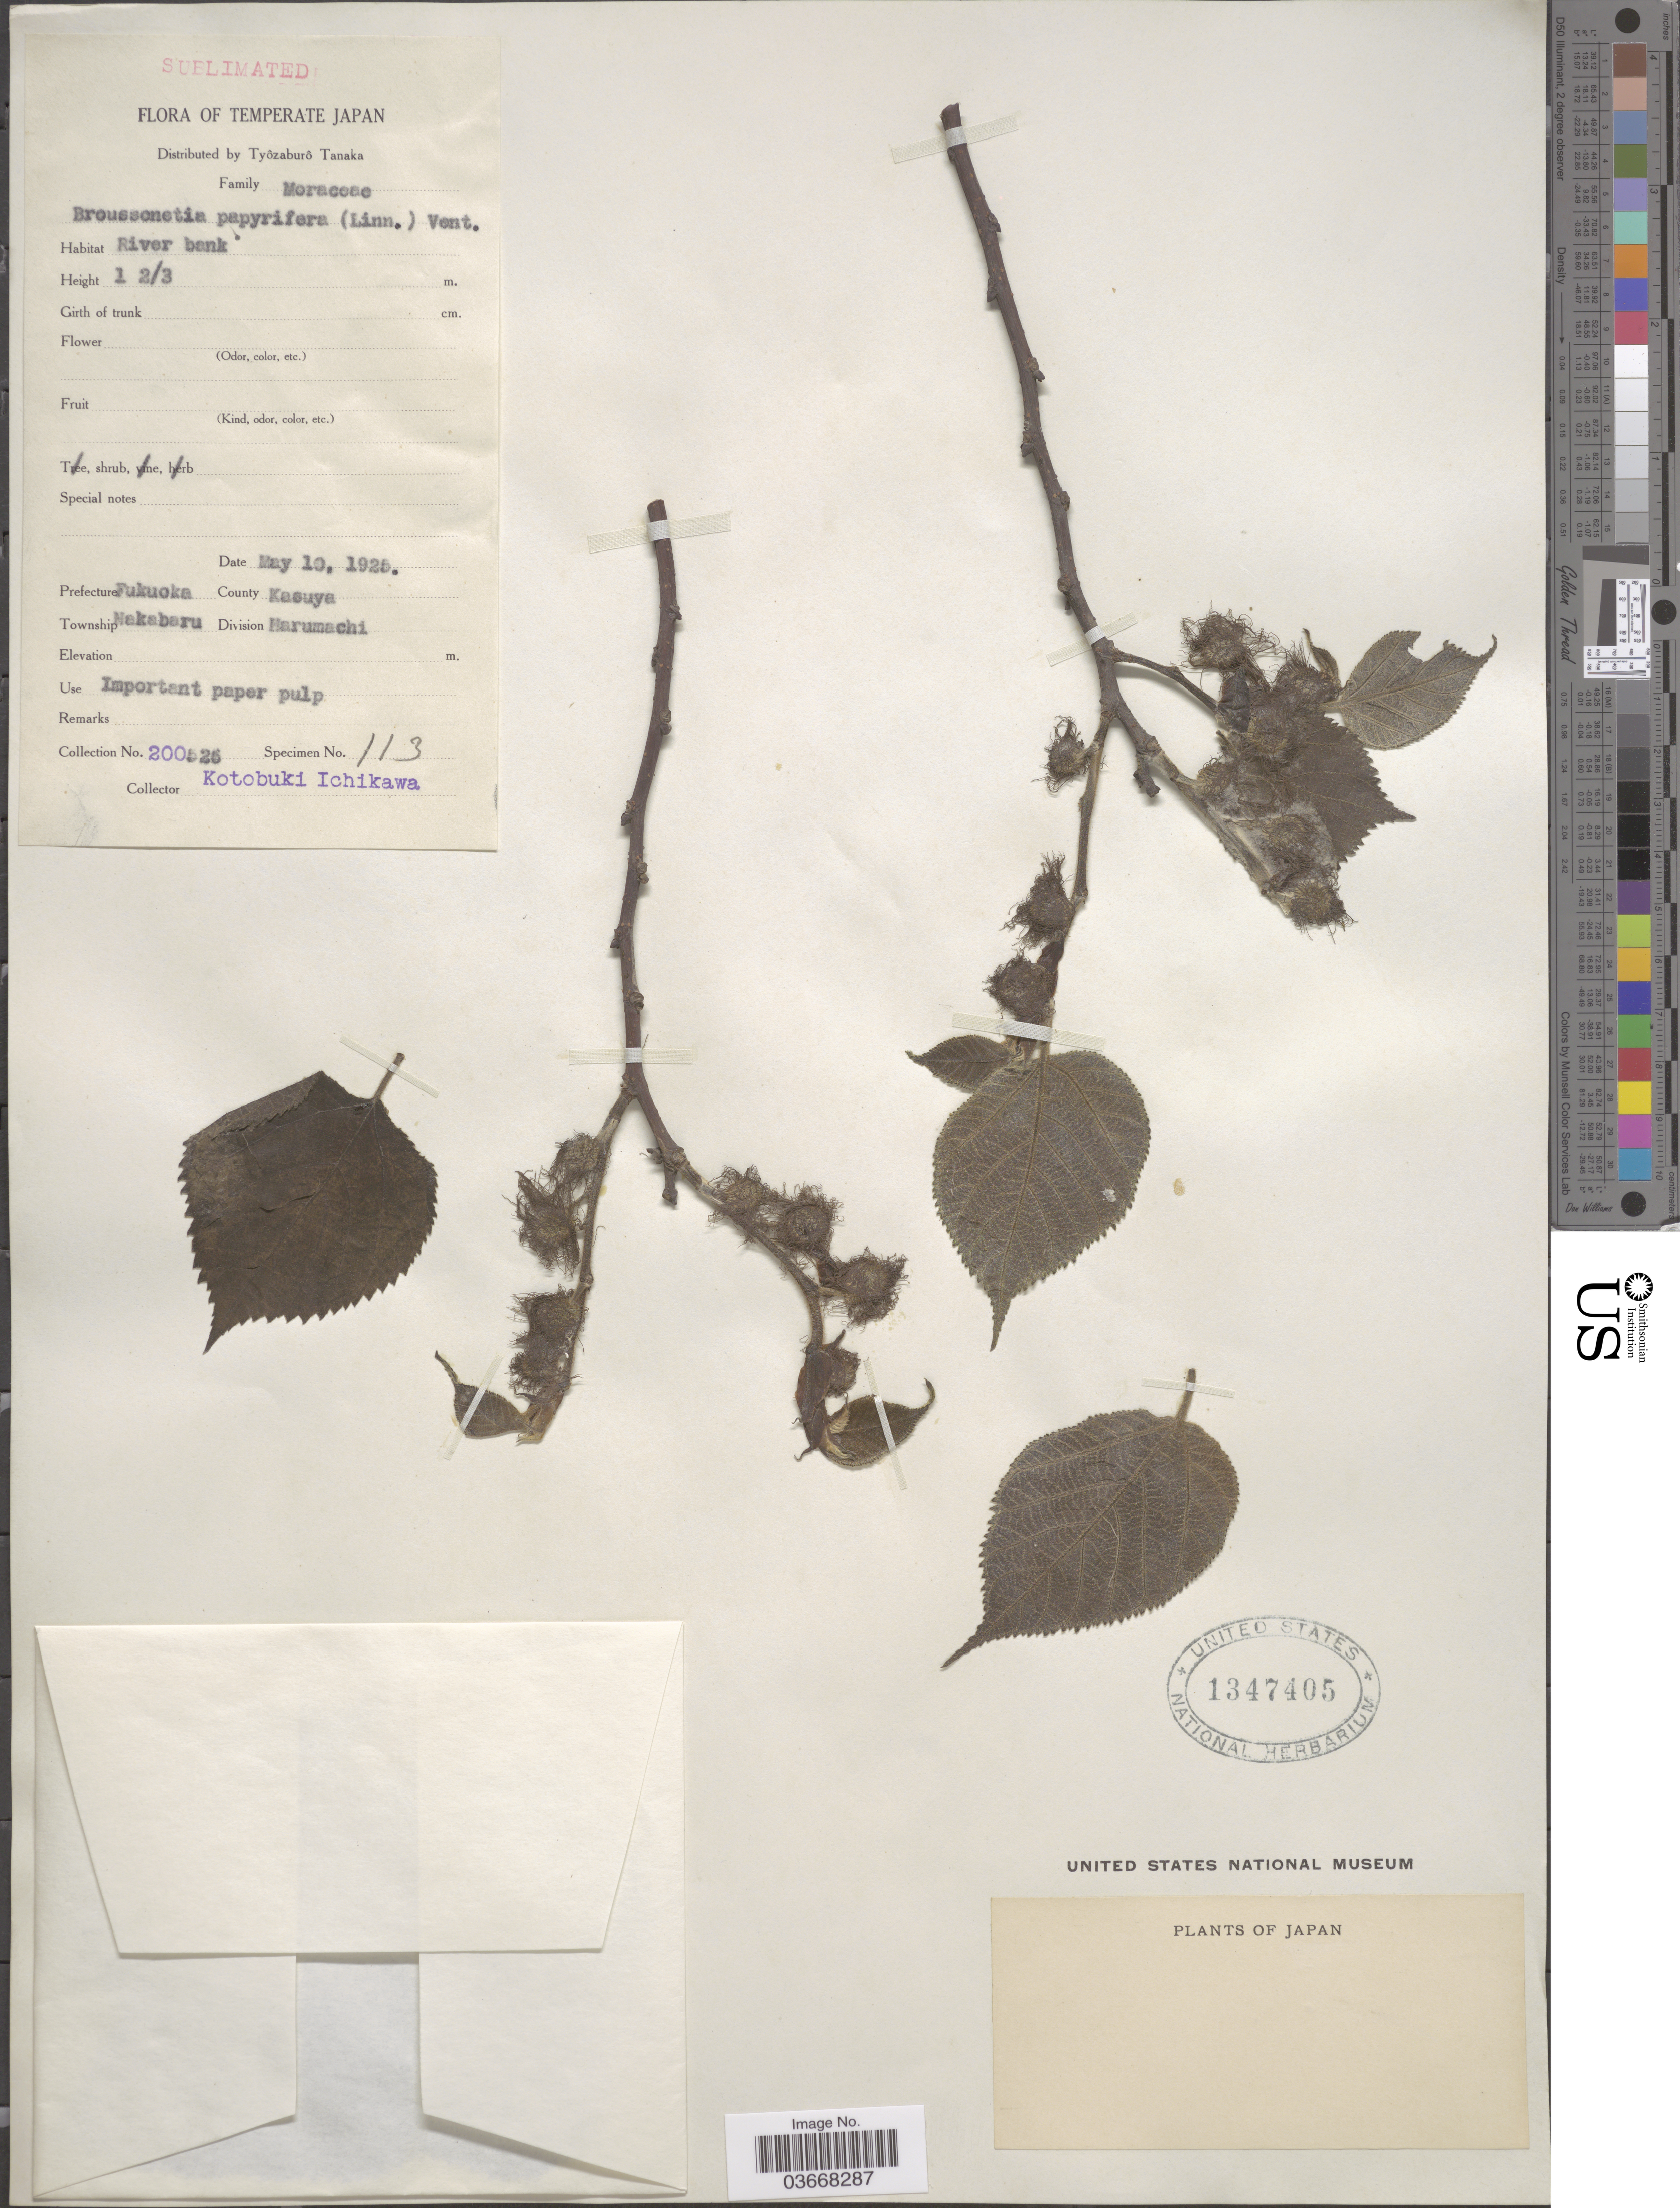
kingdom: Plantae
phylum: Tracheophyta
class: Magnoliopsida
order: Rosales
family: Moraceae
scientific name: Broussoneta papyrifera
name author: (L.) L'Hér. ex Vent.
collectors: K. Ichikawa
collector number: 200526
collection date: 1925-05-10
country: Japan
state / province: Hukuoka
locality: Temperate Japan. Prefecture Fukuoka. County Kasuya. Township Nakabaru. Division Harumachi.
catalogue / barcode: US 1347405